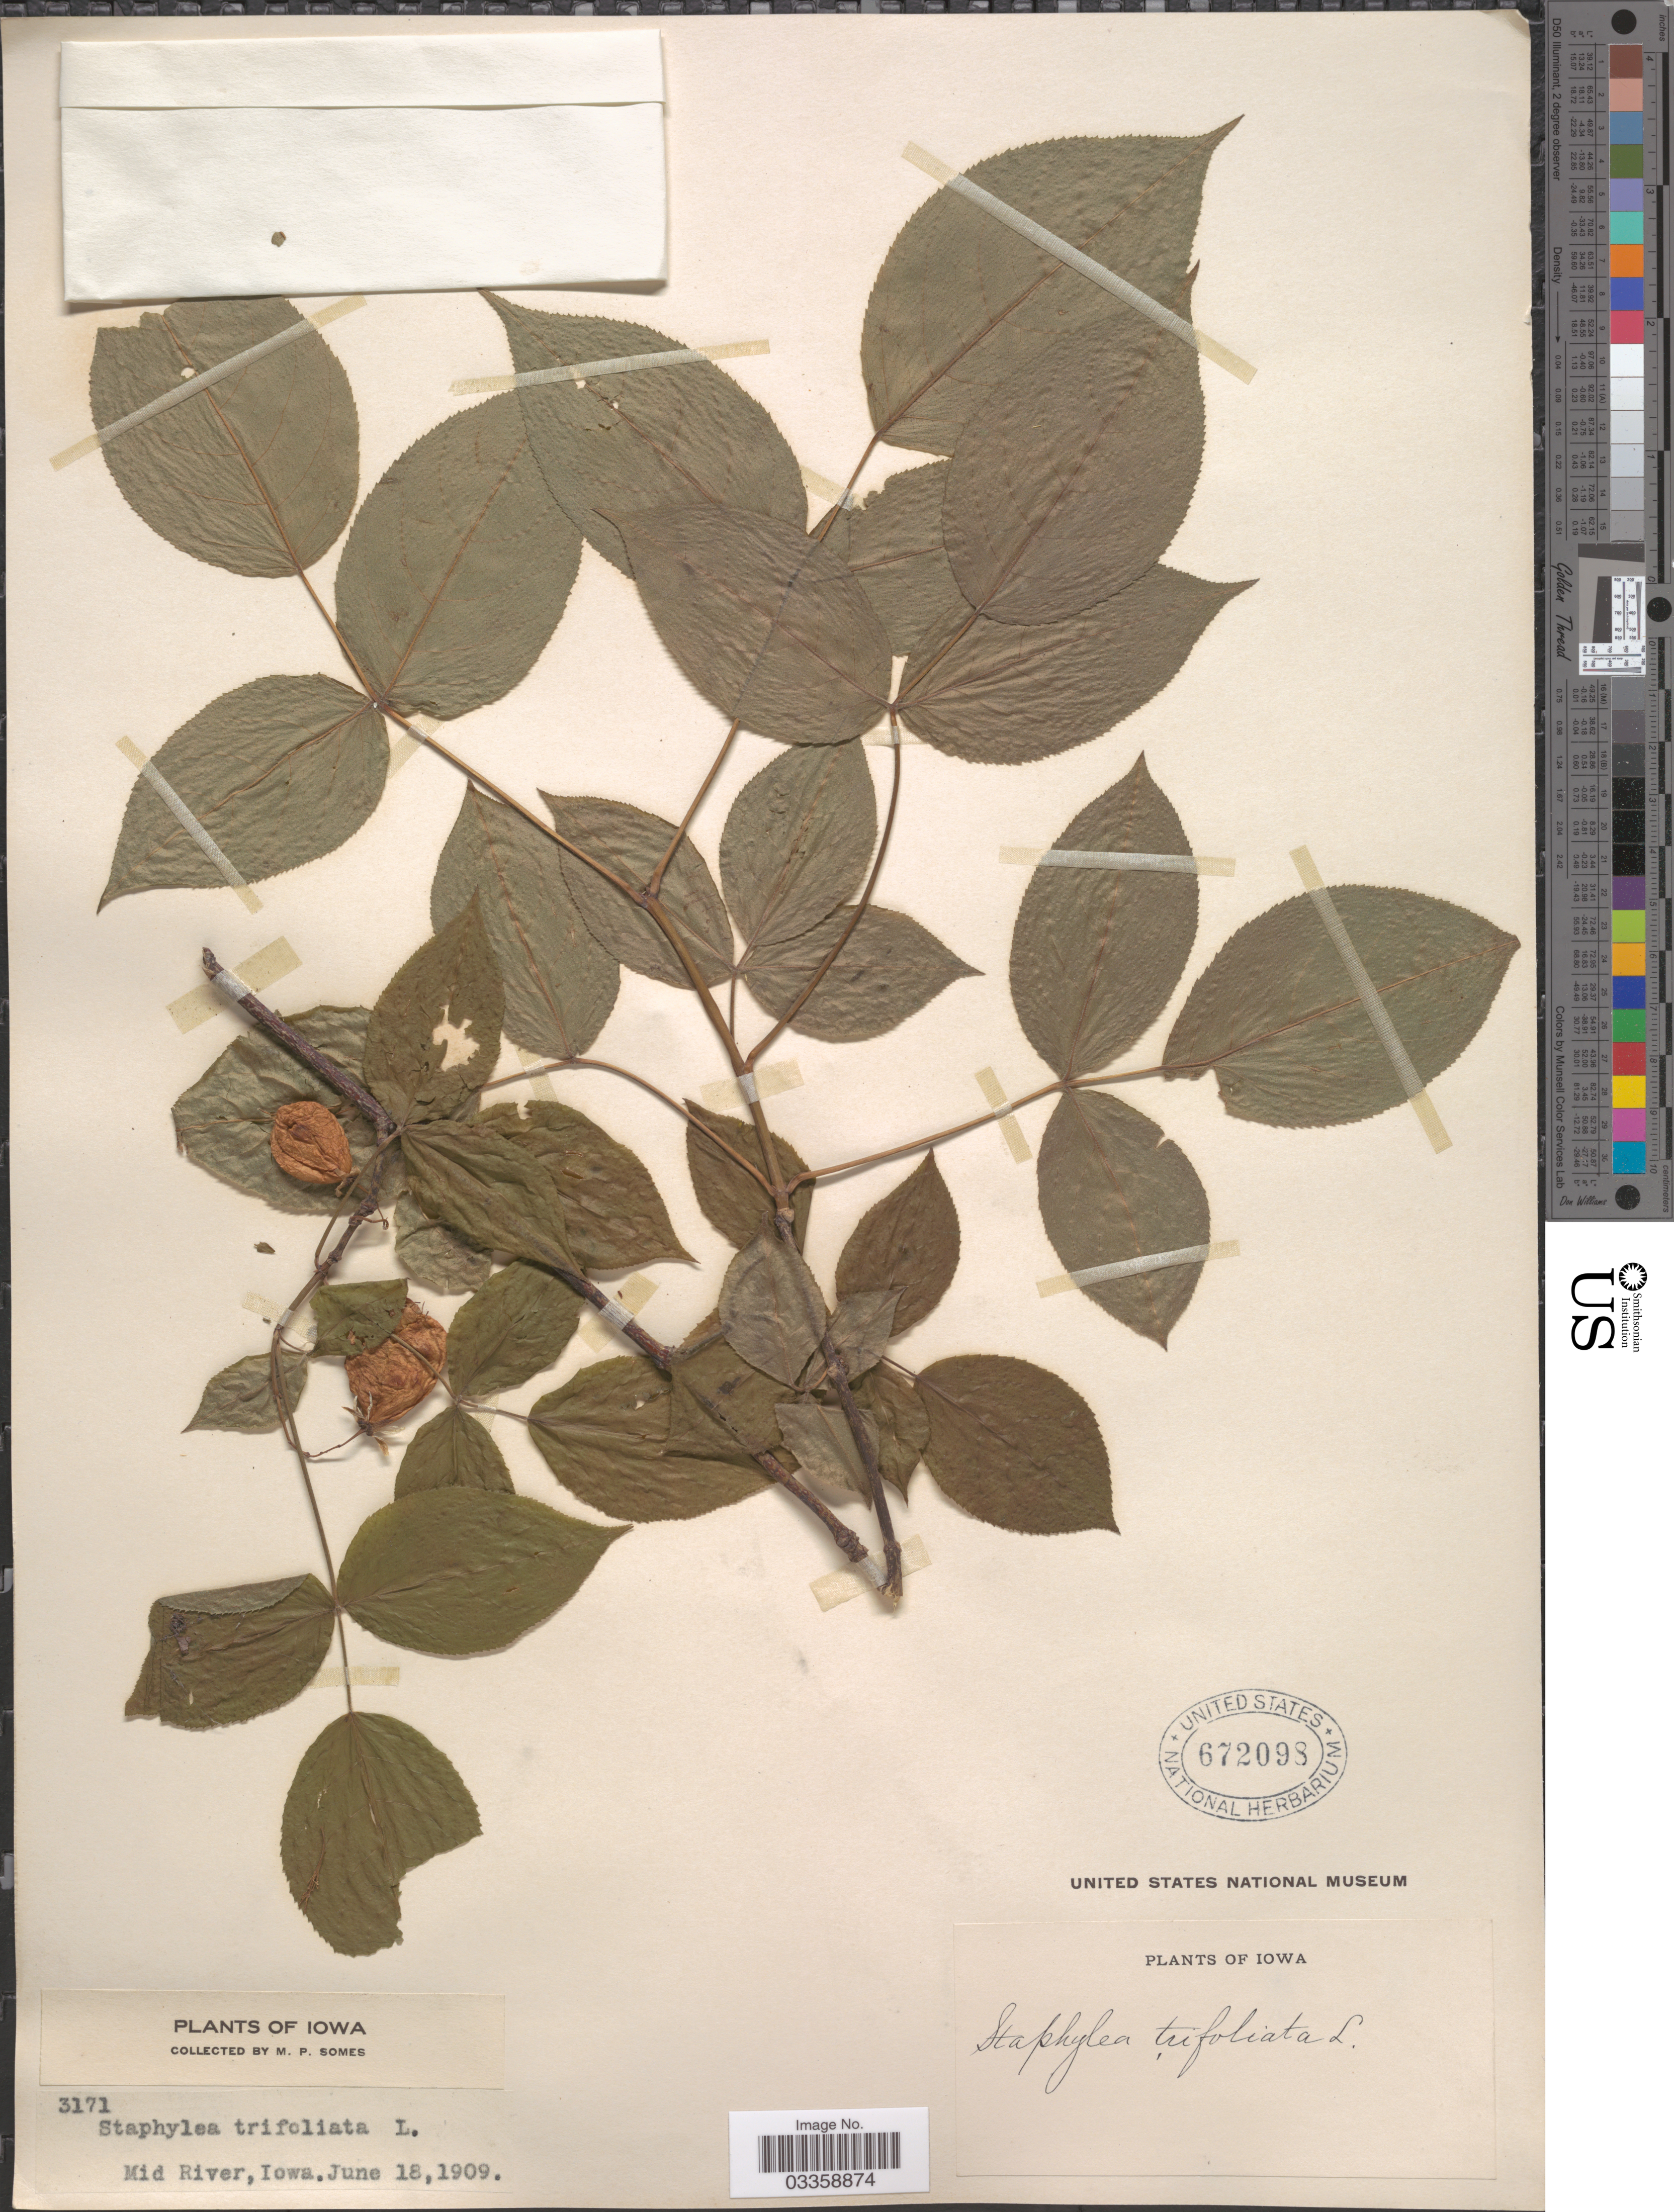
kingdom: Plantae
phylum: Tracheophyta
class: Magnoliopsida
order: Crossosomatales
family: Staphyleaceae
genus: Staphylea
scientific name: Staphylea trifolia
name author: L.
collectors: M. Somes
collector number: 3171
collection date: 1909-06-18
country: United States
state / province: Iowa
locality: Mid River.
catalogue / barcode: US 672098